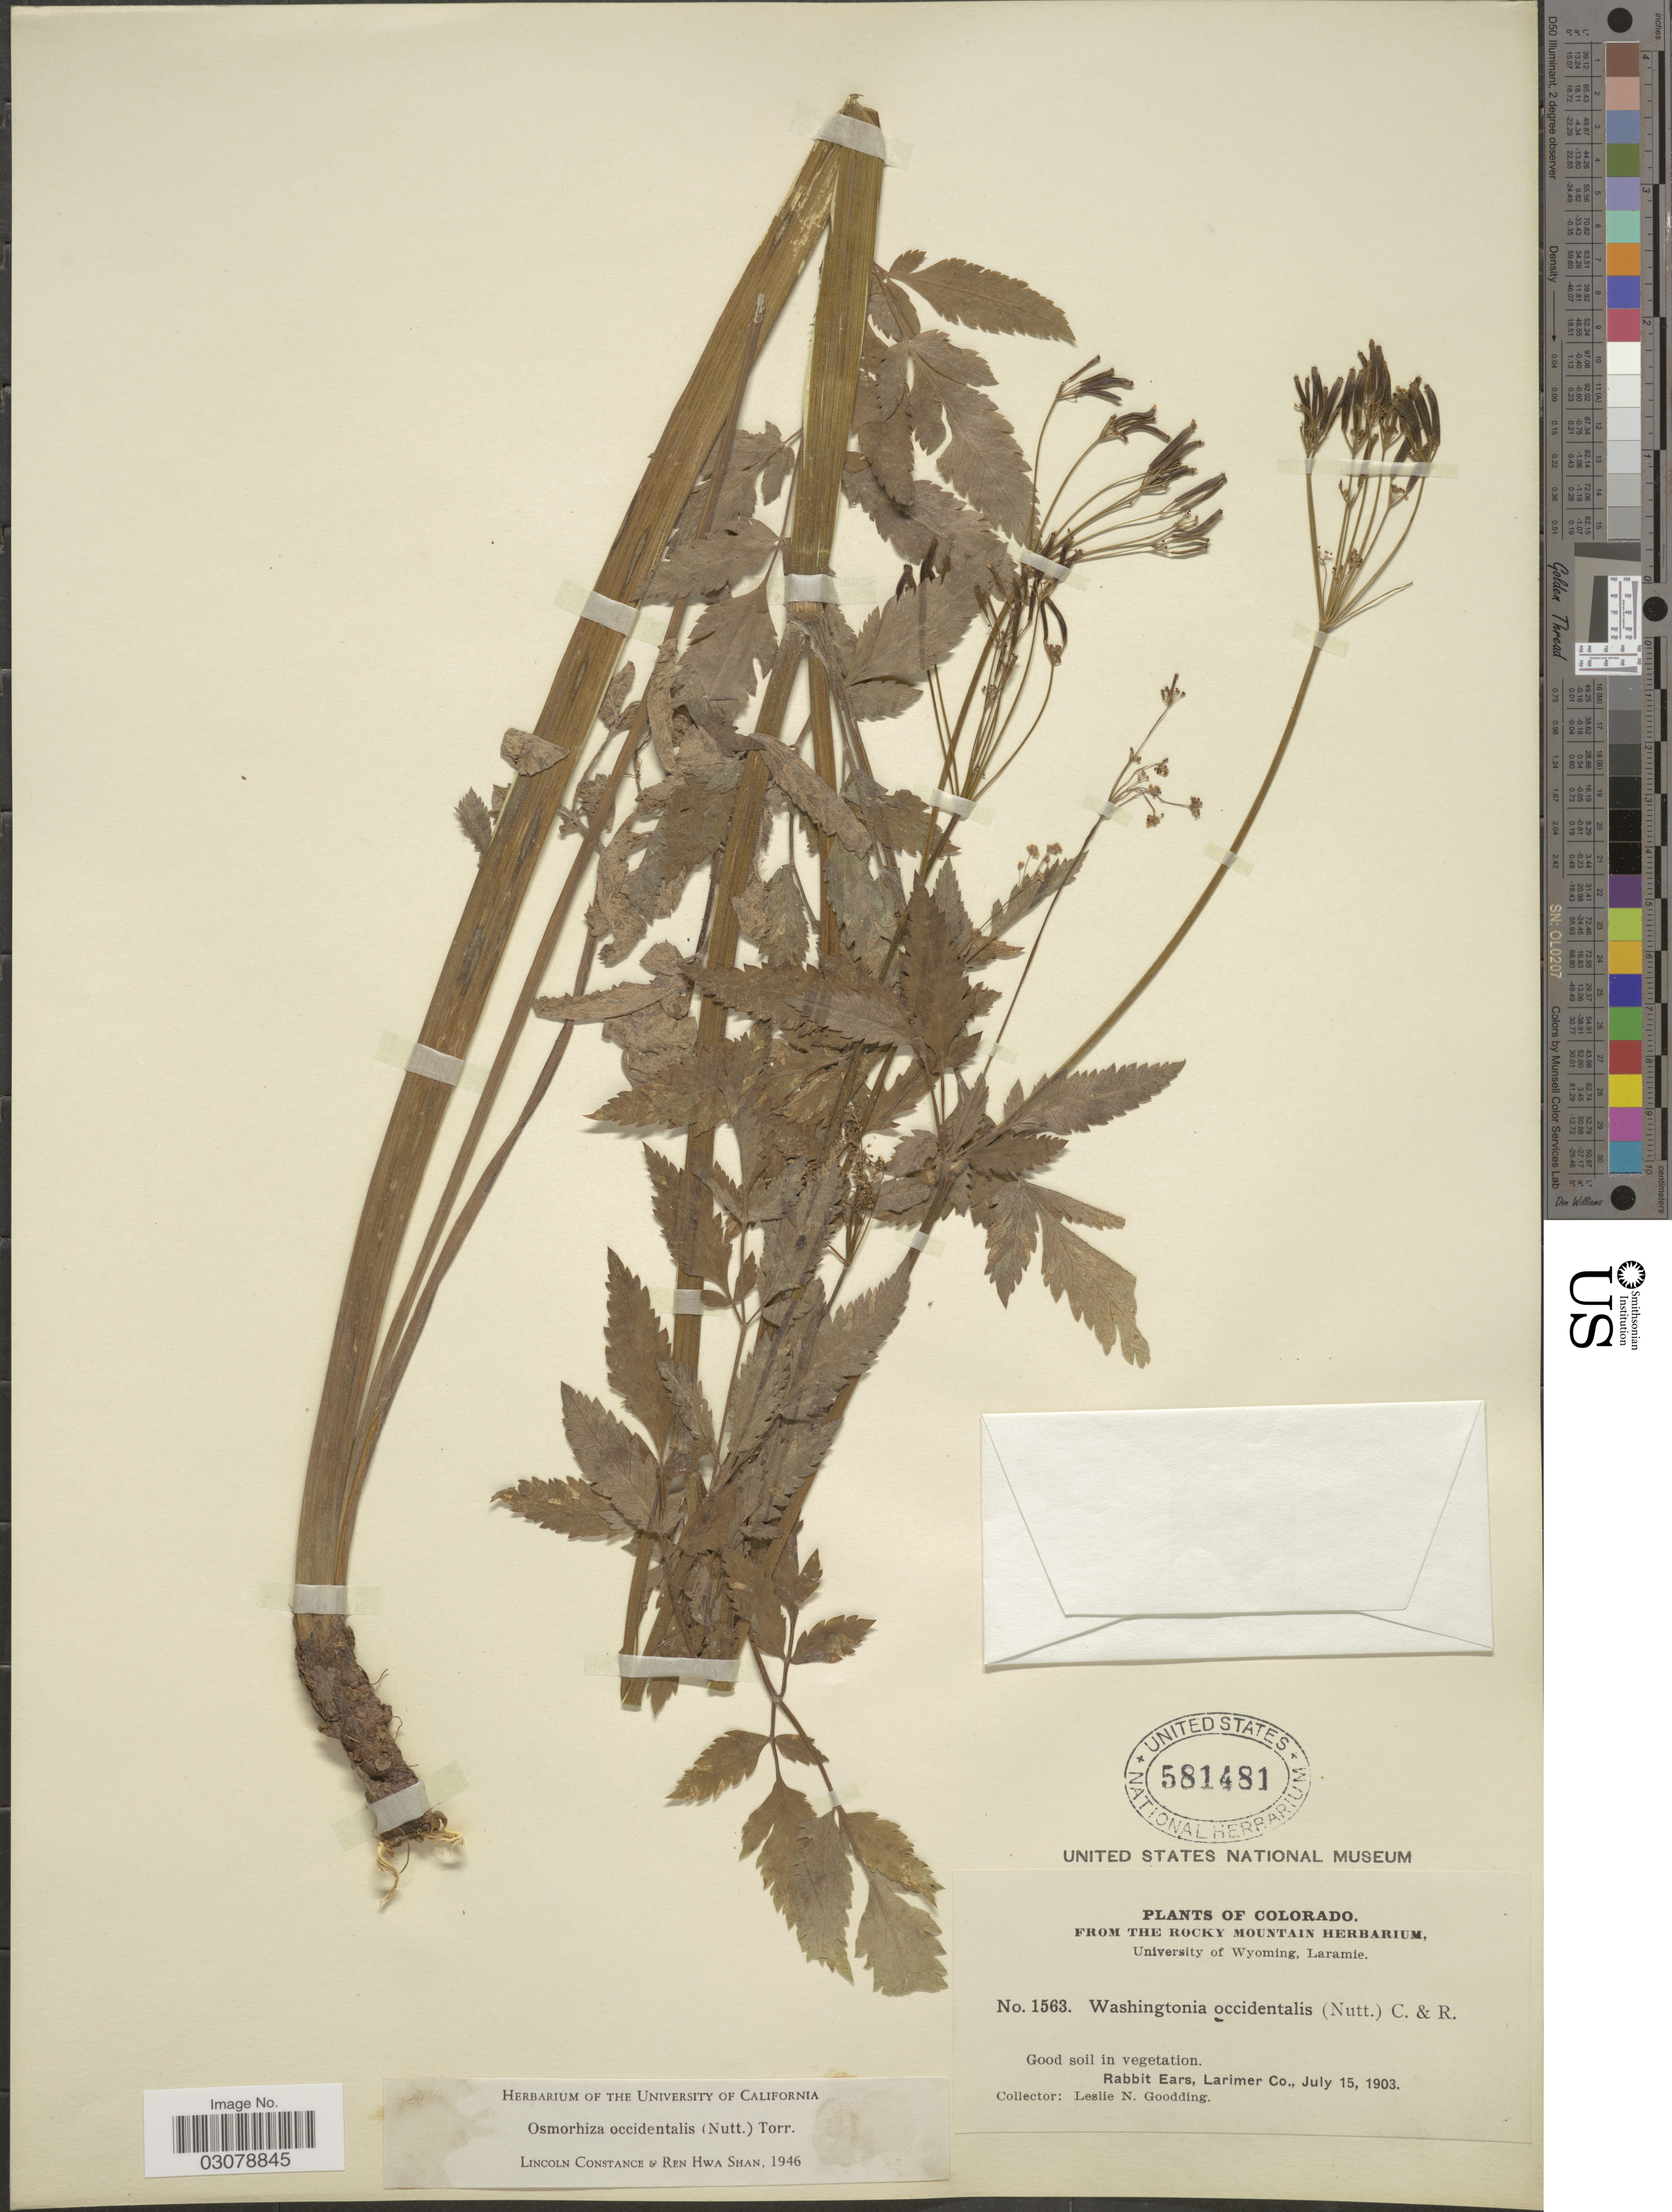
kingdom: Plantae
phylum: Tracheophyta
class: Magnoliopsida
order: Apiales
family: Apiaceae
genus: Osmorhiza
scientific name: Osmorhiza occidentalis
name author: (Nutt.) Torr.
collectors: L. N. Goodding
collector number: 1563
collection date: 1903-07-15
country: United States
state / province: Colorado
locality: Rabbit Ears, Larimer Co.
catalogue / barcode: US 581481